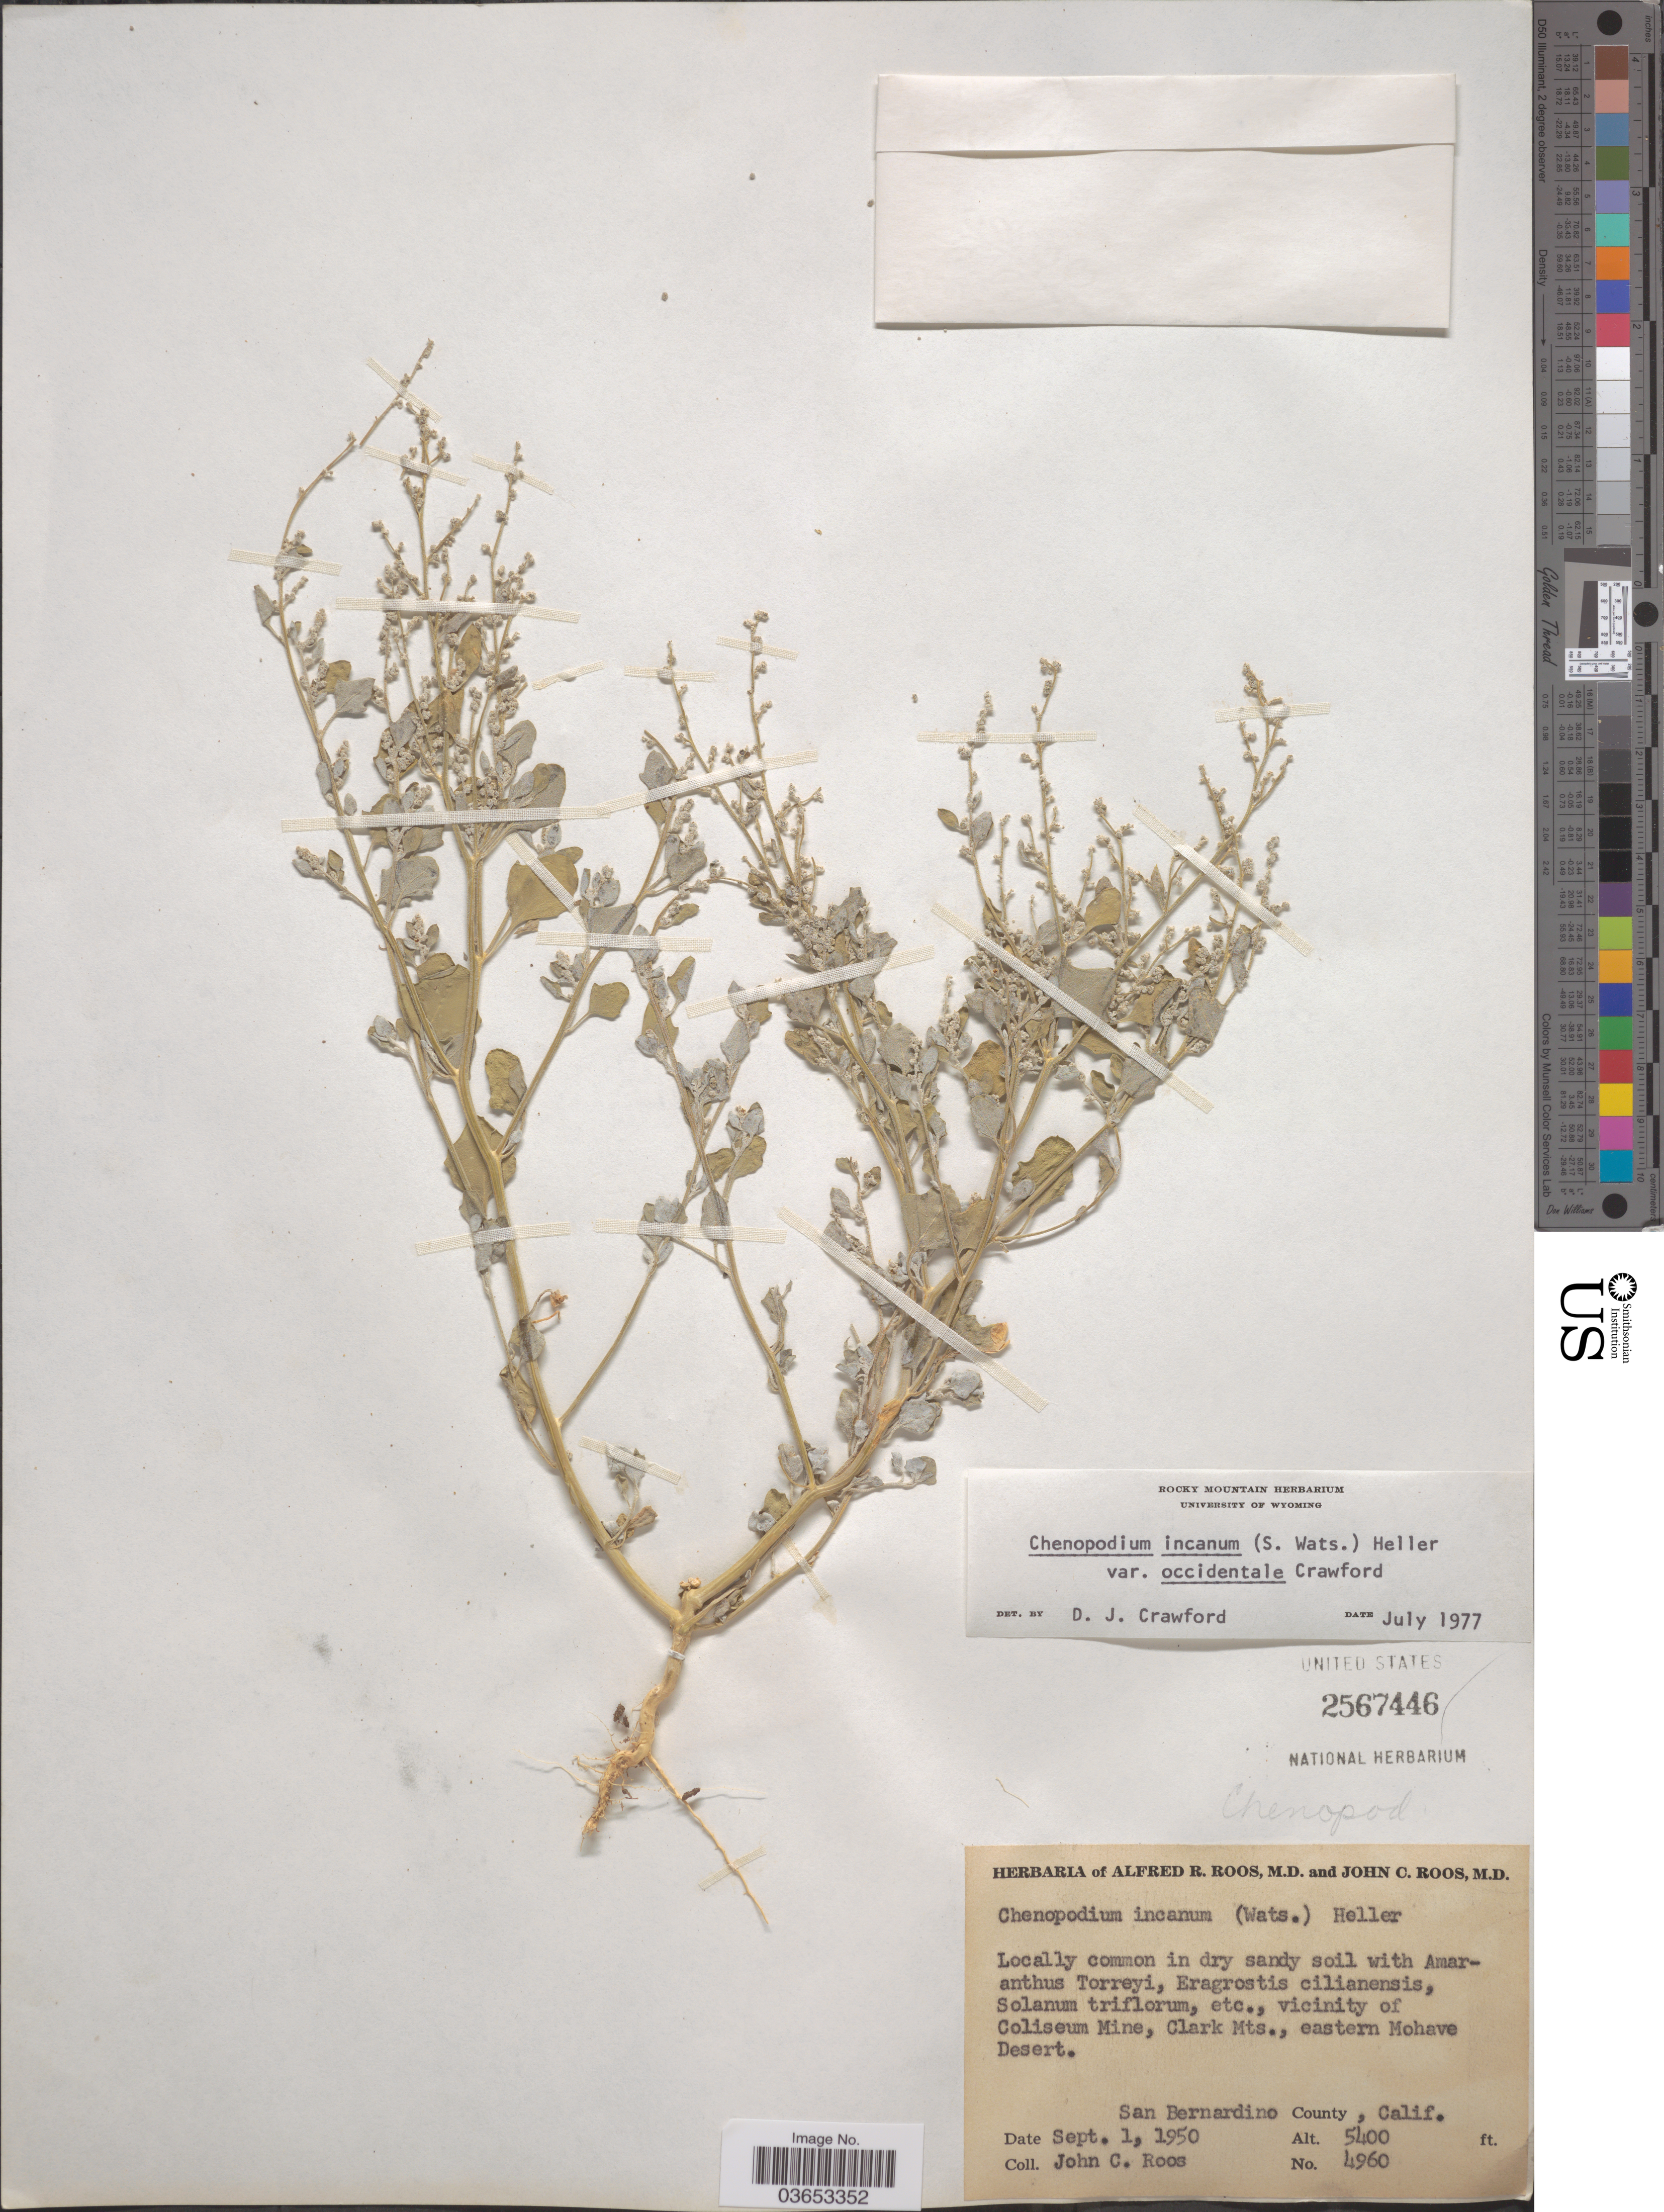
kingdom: Plantae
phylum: Tracheophyta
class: Magnoliopsida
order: Caryophyllales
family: Amaranthaceae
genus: Chenopodium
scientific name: Chenopodium incanum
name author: (S. Watson) A. Heller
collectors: J. C. Roos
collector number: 4960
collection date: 1950-09-01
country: United States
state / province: California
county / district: San Bernardino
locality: Vicinity of Coliseum Mine, Clark Mts., eastern Mohave Desert. San Bernardino County.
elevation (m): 1646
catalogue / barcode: US 2567446